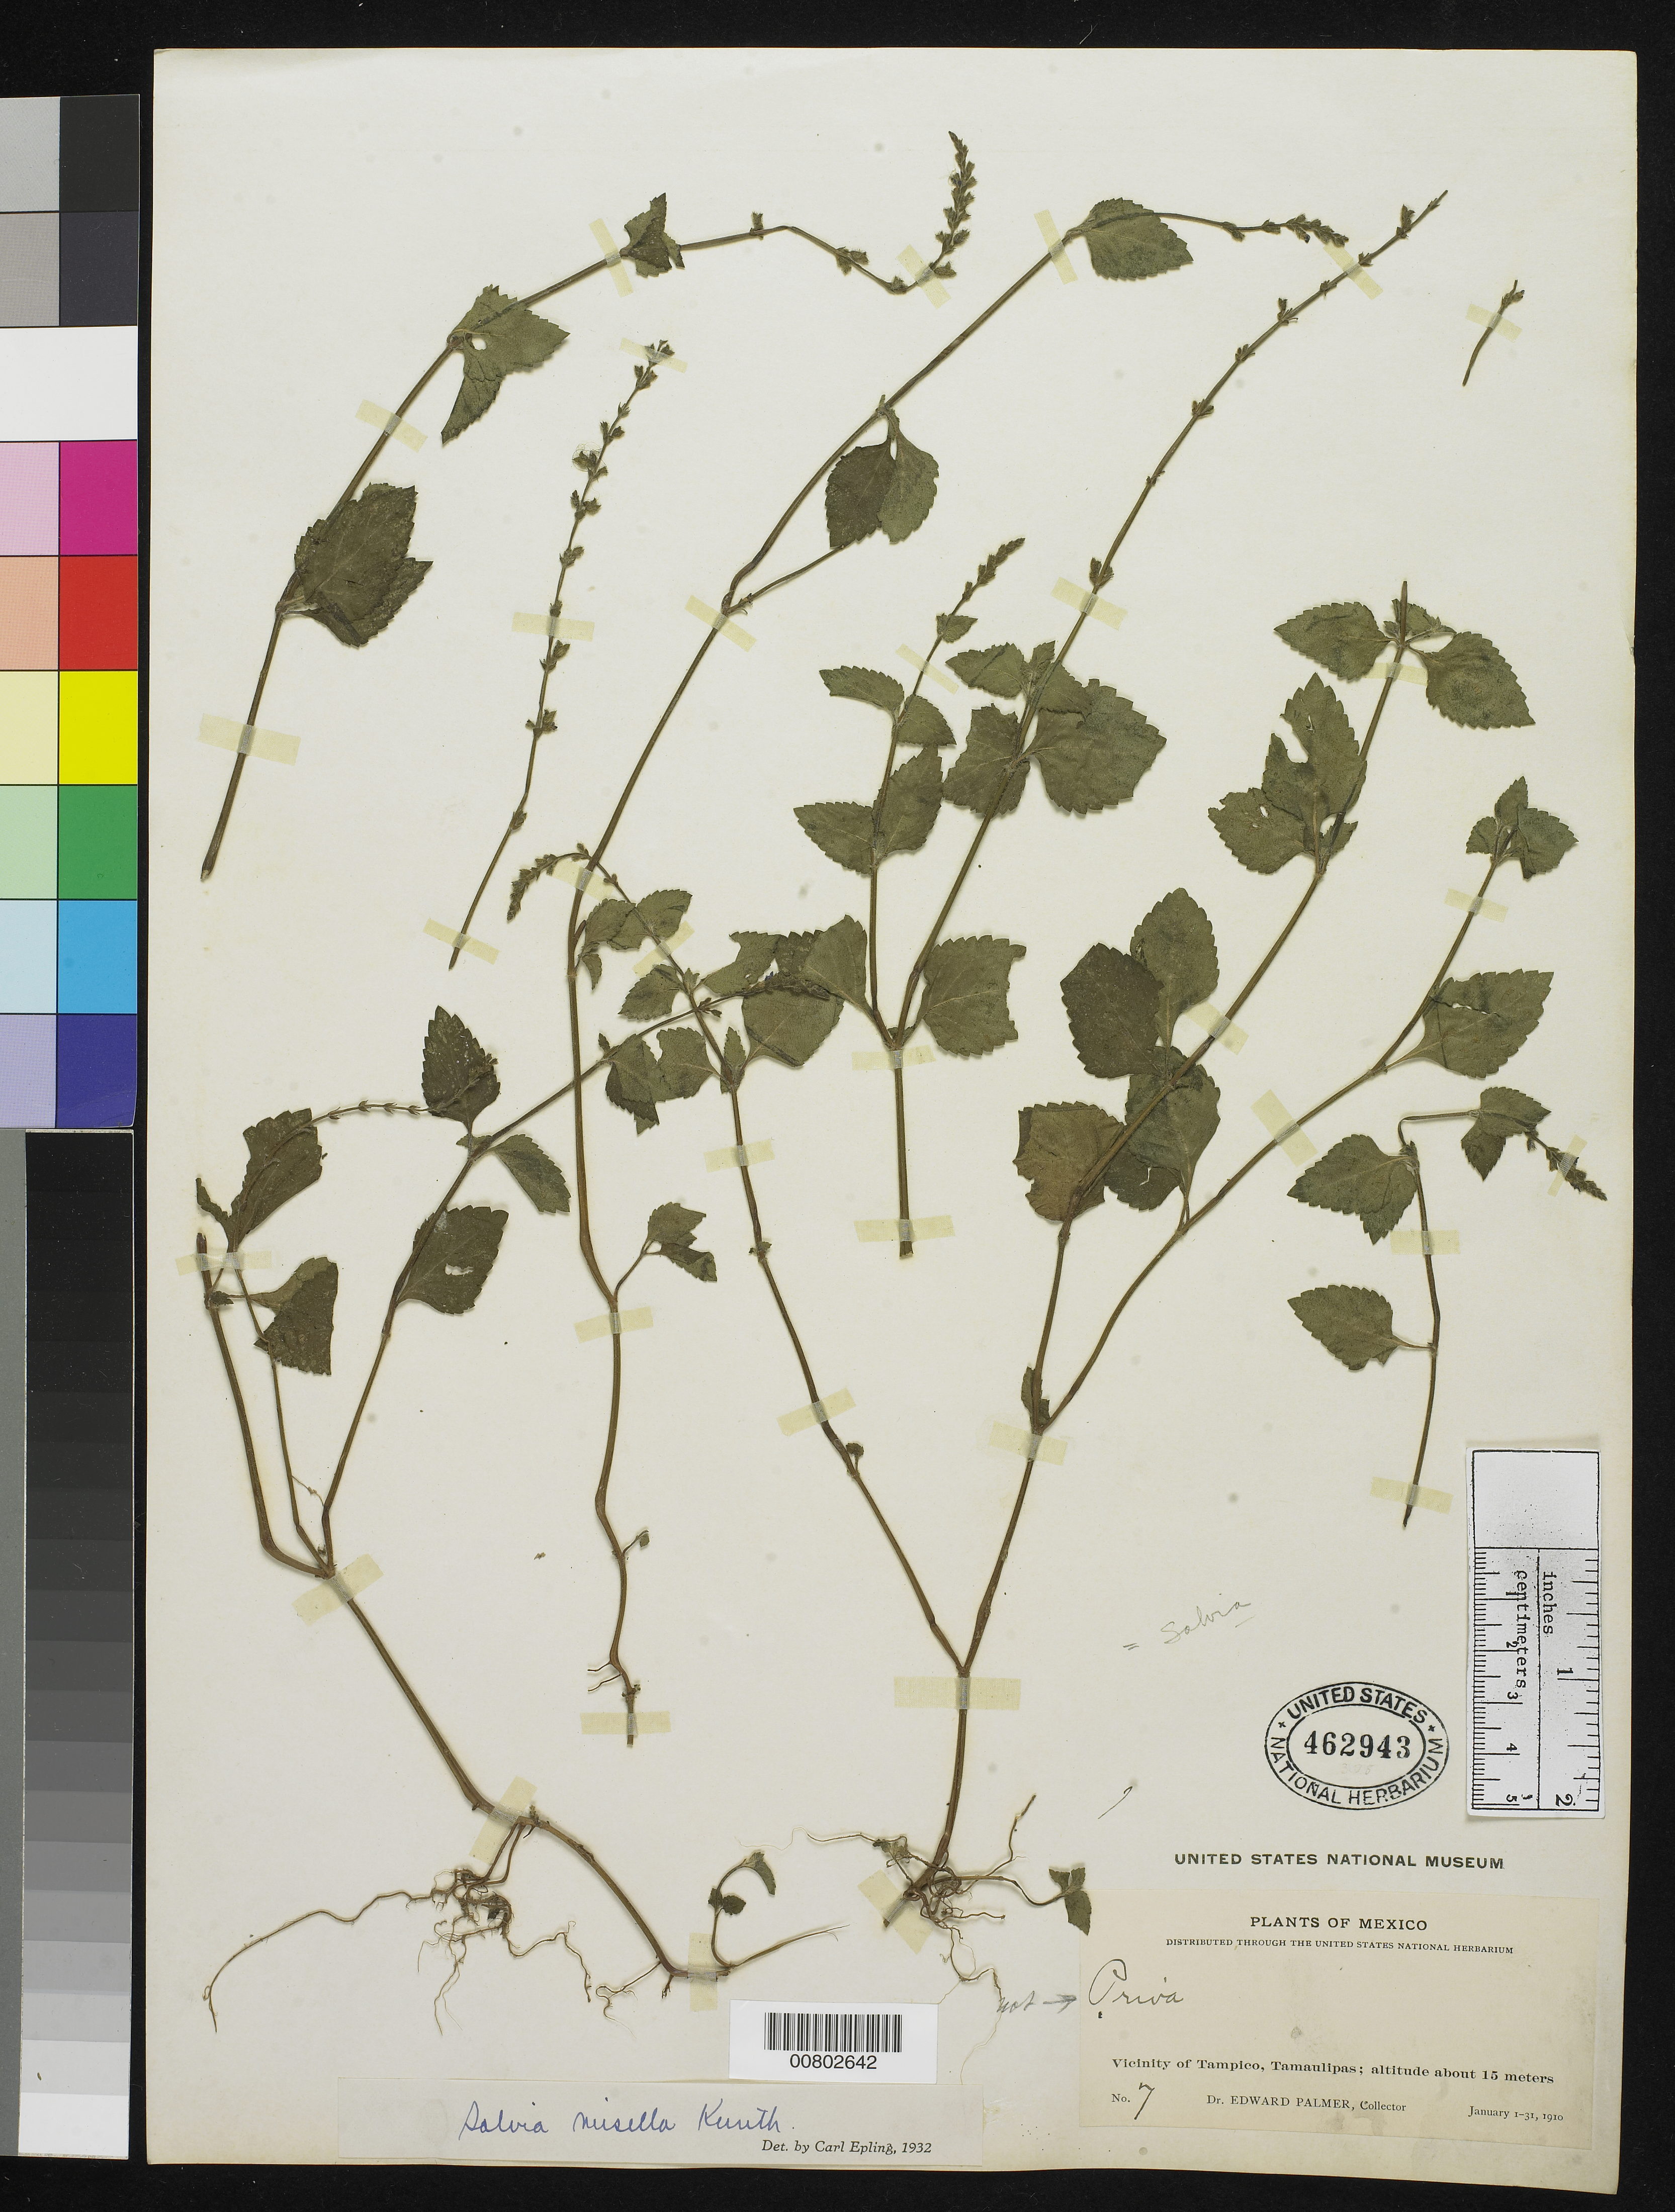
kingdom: Plantae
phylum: Tracheophyta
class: Magnoliopsida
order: Lamiales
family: Lamiaceae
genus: Salvia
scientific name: Salvia misella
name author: Kunth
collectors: E. Palmer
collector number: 7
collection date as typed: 01 Jan 1910 to 31 Jan 1910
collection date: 1910-01-01/1910-01-31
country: Mexico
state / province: Tamaulipas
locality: Vicinity of Tampico, Tamaulipas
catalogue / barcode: US 462943